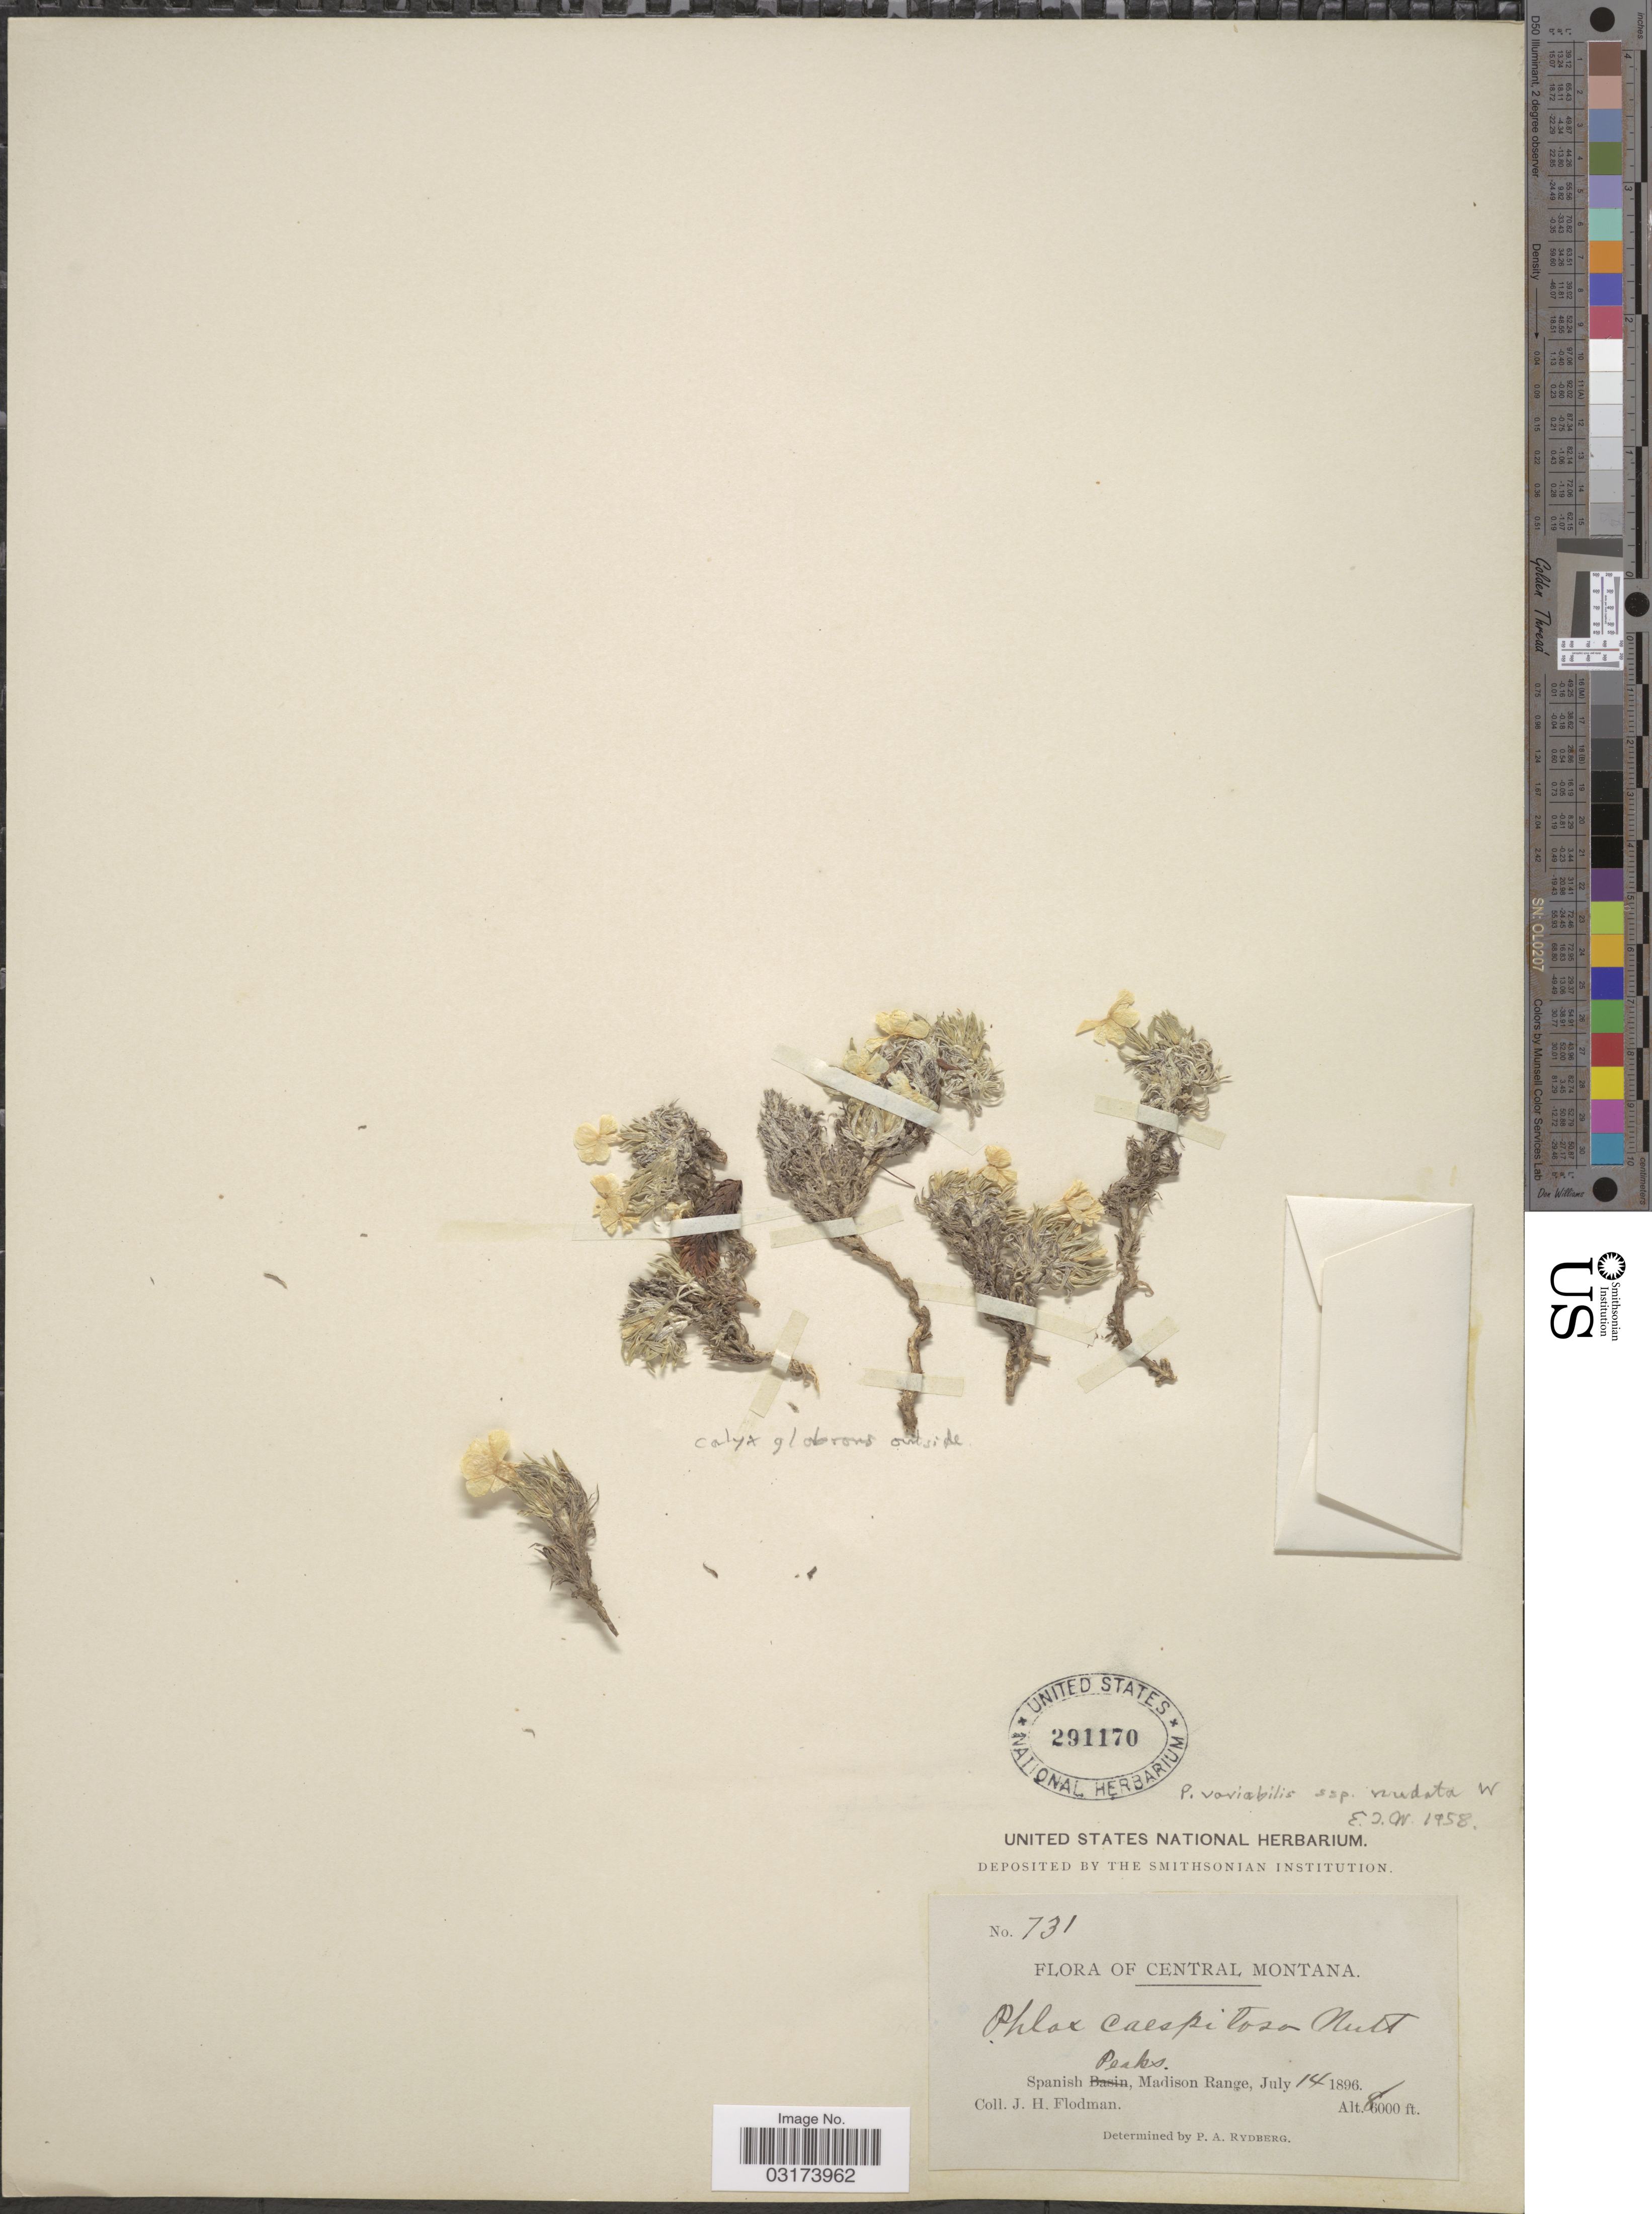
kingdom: Plantae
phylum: Tracheophyta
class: Magnoliopsida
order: Ericales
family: Polemoniaceae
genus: Phlox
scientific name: Phlox condensata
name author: (A. Gray) E.E. Nelson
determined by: Mayfield, M. H.; Ferguson, C. J.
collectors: J. Flodman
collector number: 731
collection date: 1896-07-14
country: United States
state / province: Montana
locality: Central Montana. Spanish Peaks, Madison Range.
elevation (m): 26213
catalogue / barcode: US 291170